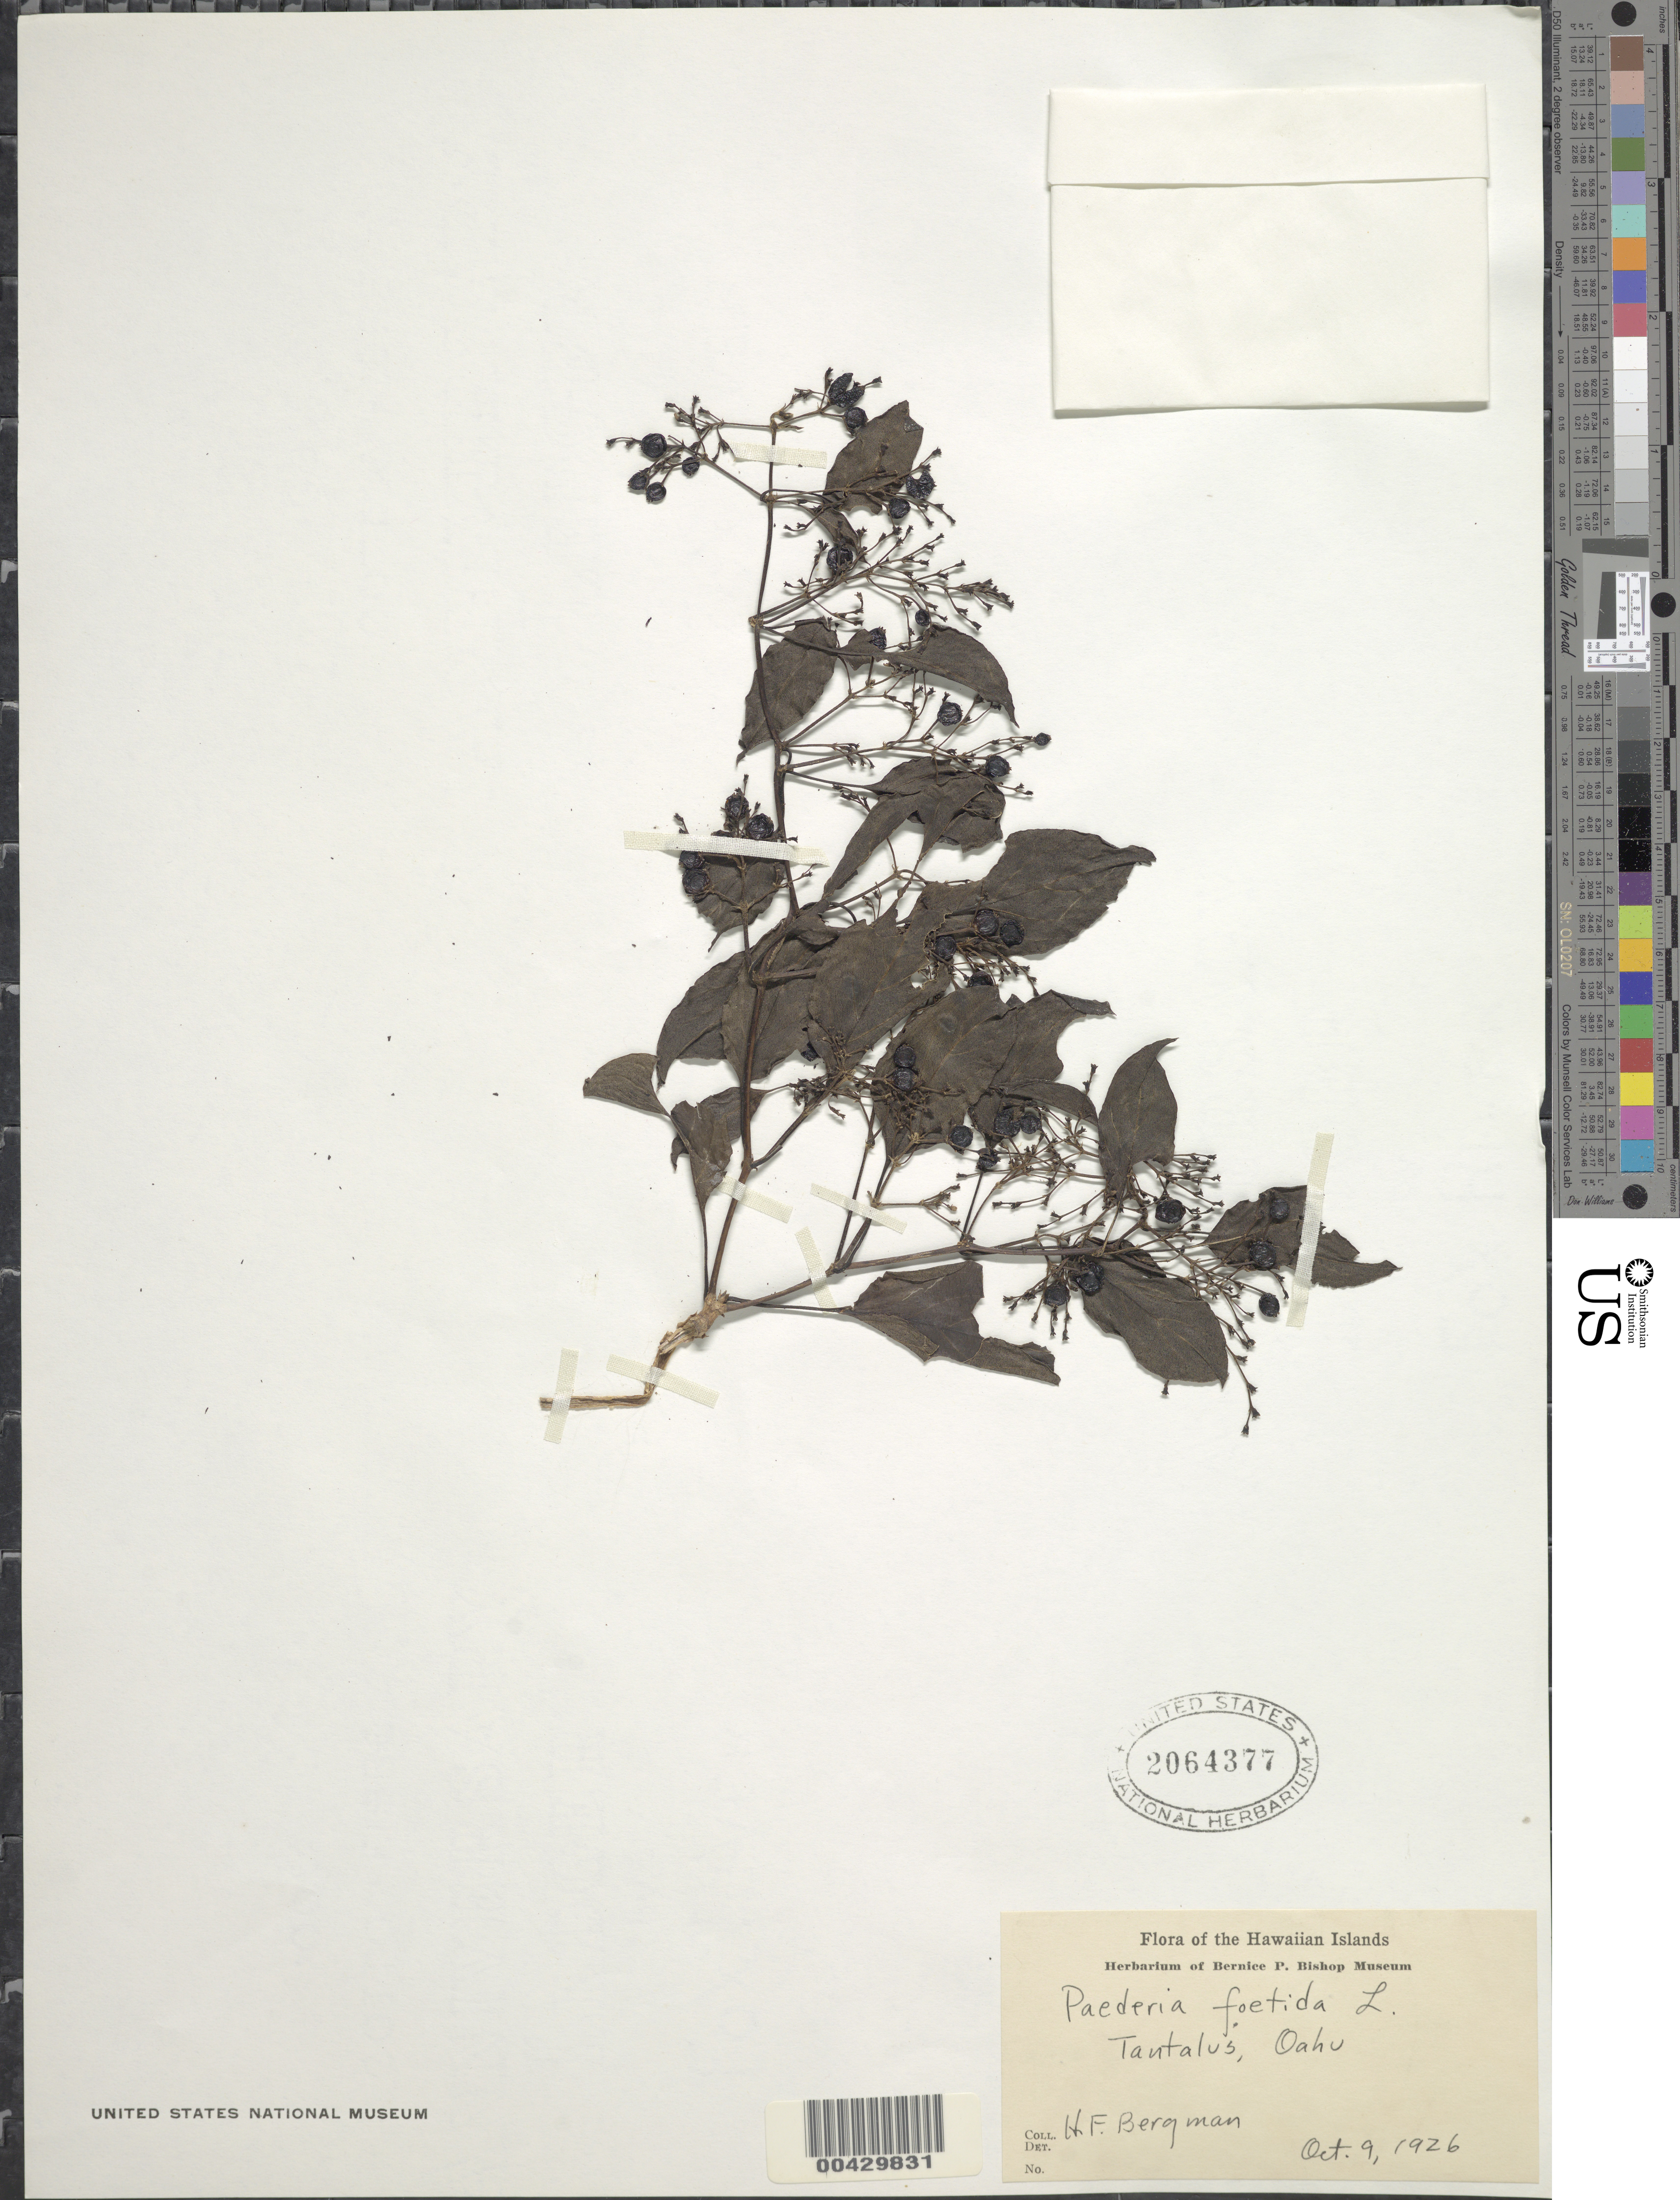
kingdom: Plantae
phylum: Tracheophyta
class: Magnoliopsida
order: Gentianales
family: Rubiaceae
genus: Paederia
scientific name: Paederia foetida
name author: L.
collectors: H. Bergman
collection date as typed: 9 Oct 1926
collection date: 1926-10-09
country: United States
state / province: Hawaii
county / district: Honolulu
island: Oahu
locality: Tantalus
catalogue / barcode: US 2064377